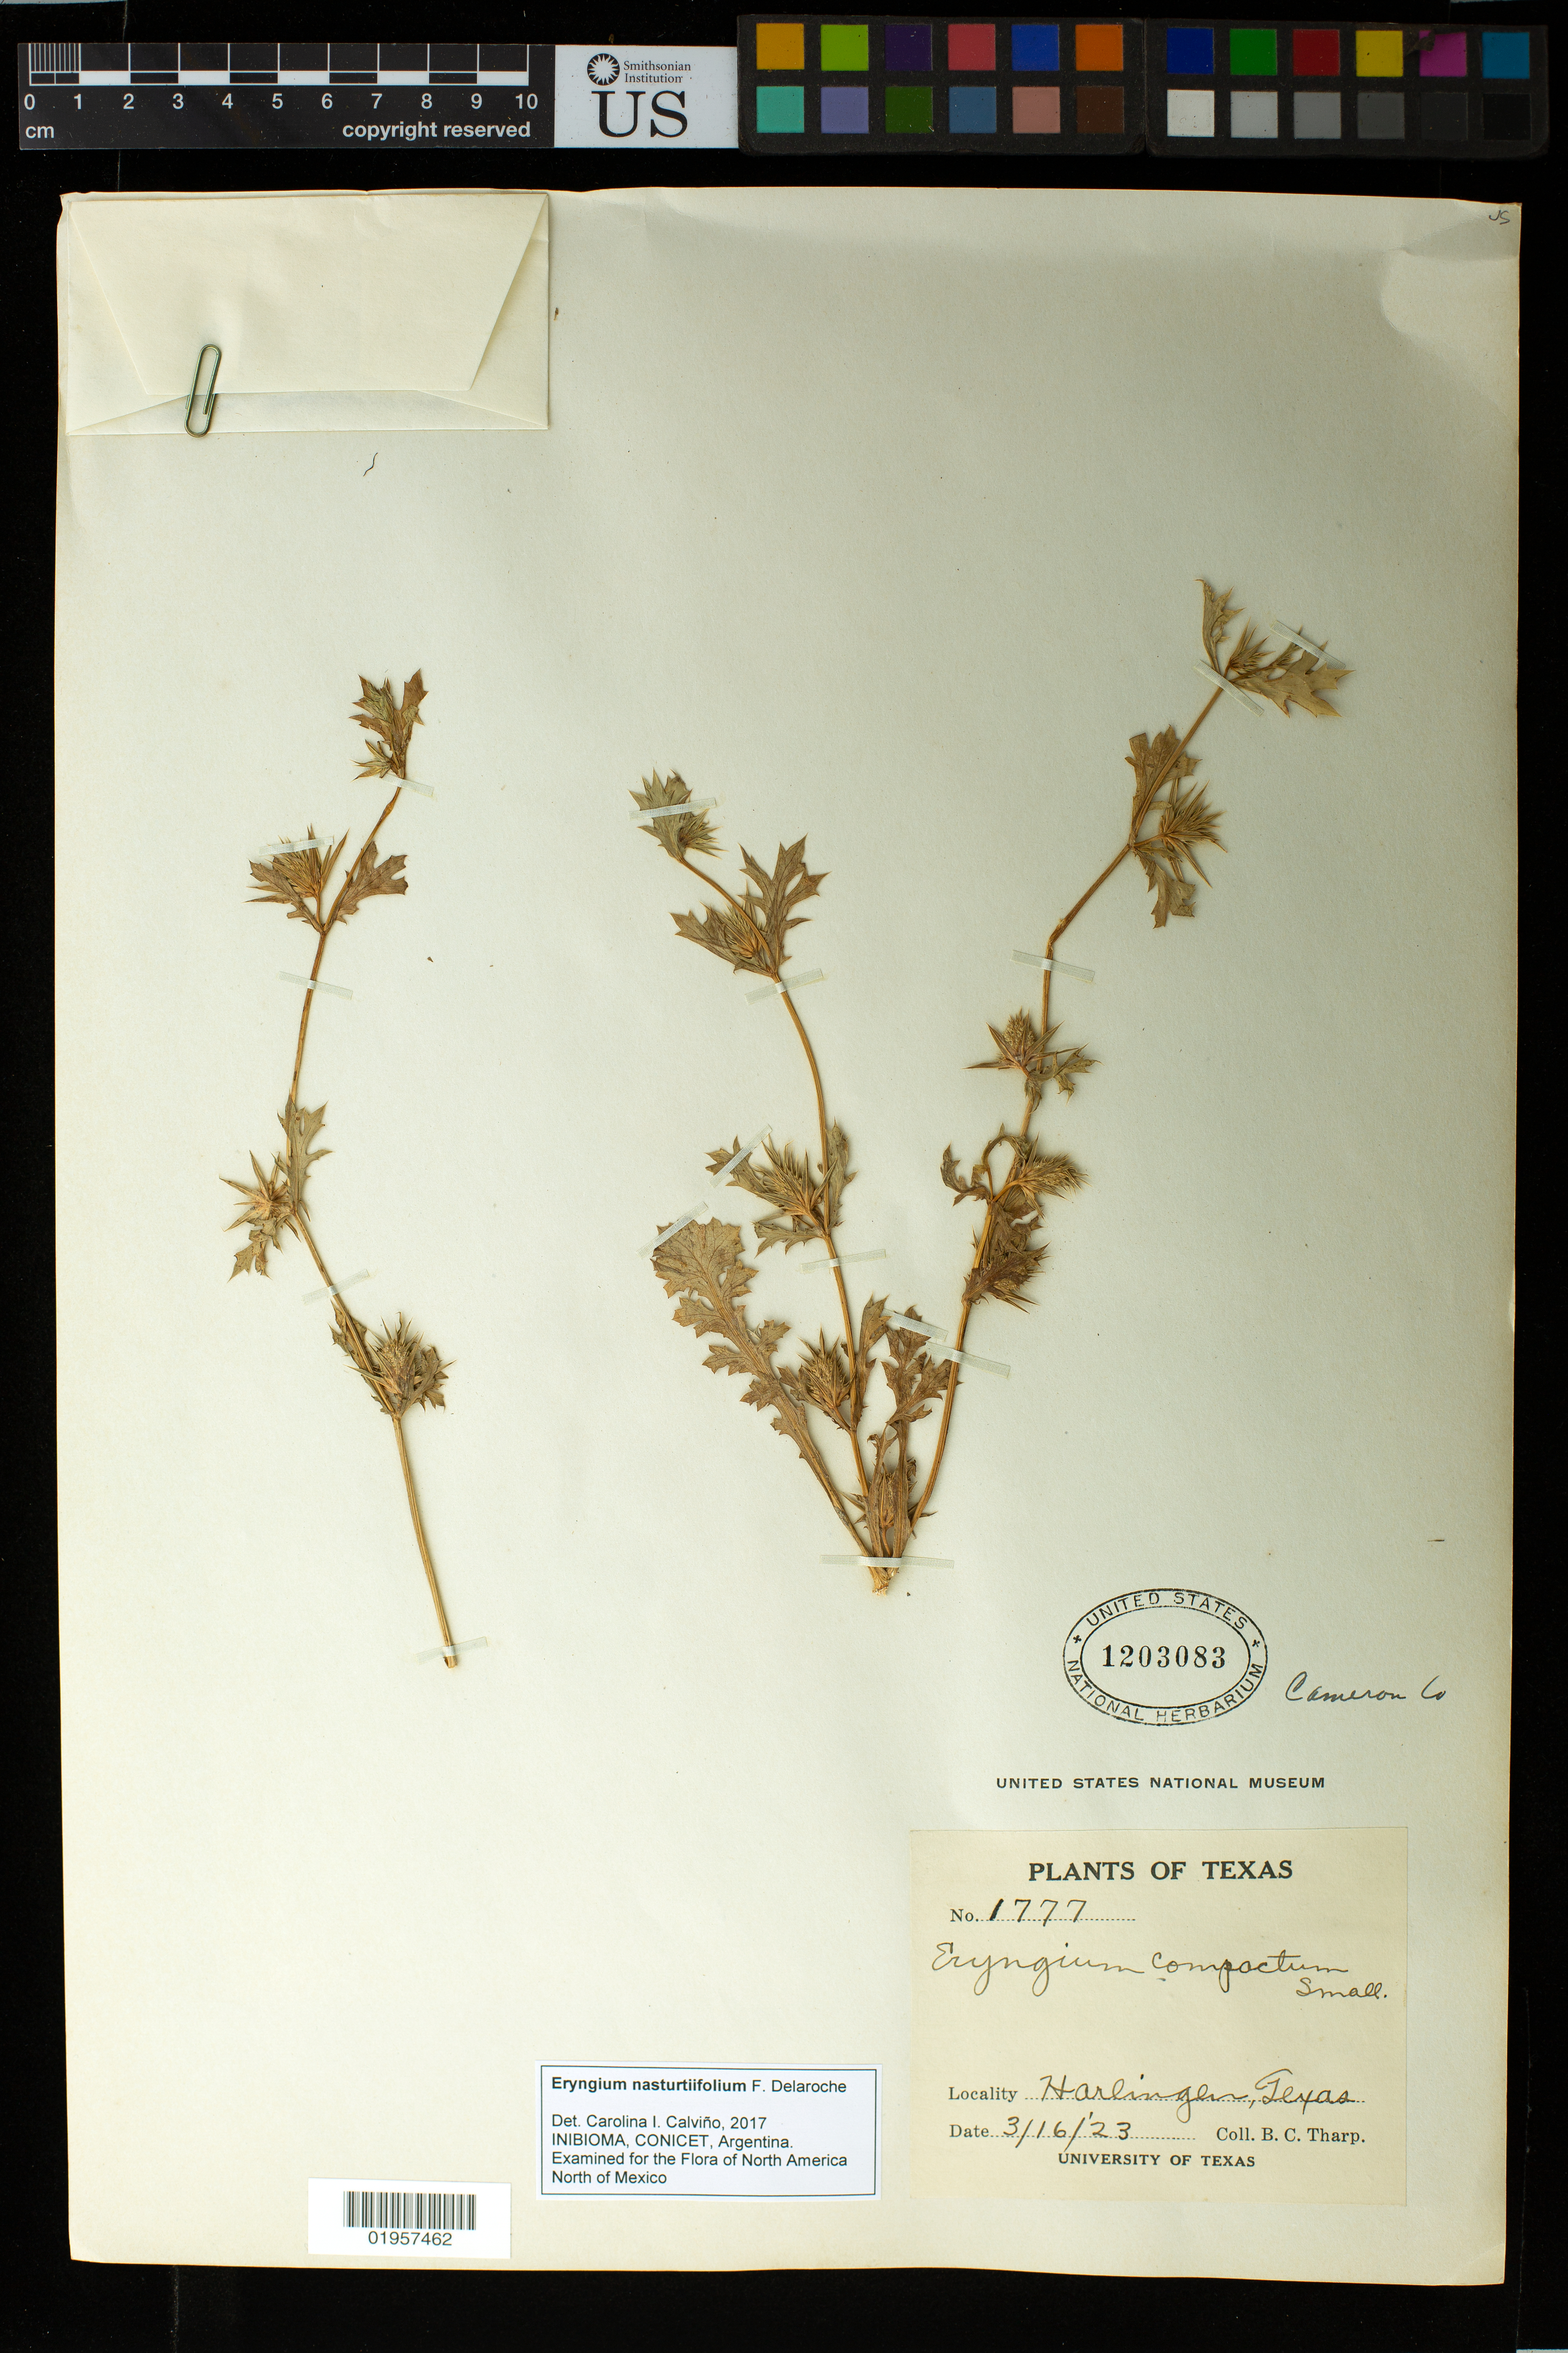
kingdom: Plantae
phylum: Tracheophyta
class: Magnoliopsida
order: Apiales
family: Apiaceae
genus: Eryngium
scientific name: Eryngium nasturtiifolium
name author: Juss. ex F. Delaroche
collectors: B. C. Tharp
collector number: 1777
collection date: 1923-03-16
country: United States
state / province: Texas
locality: Harlingen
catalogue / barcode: US 1203083